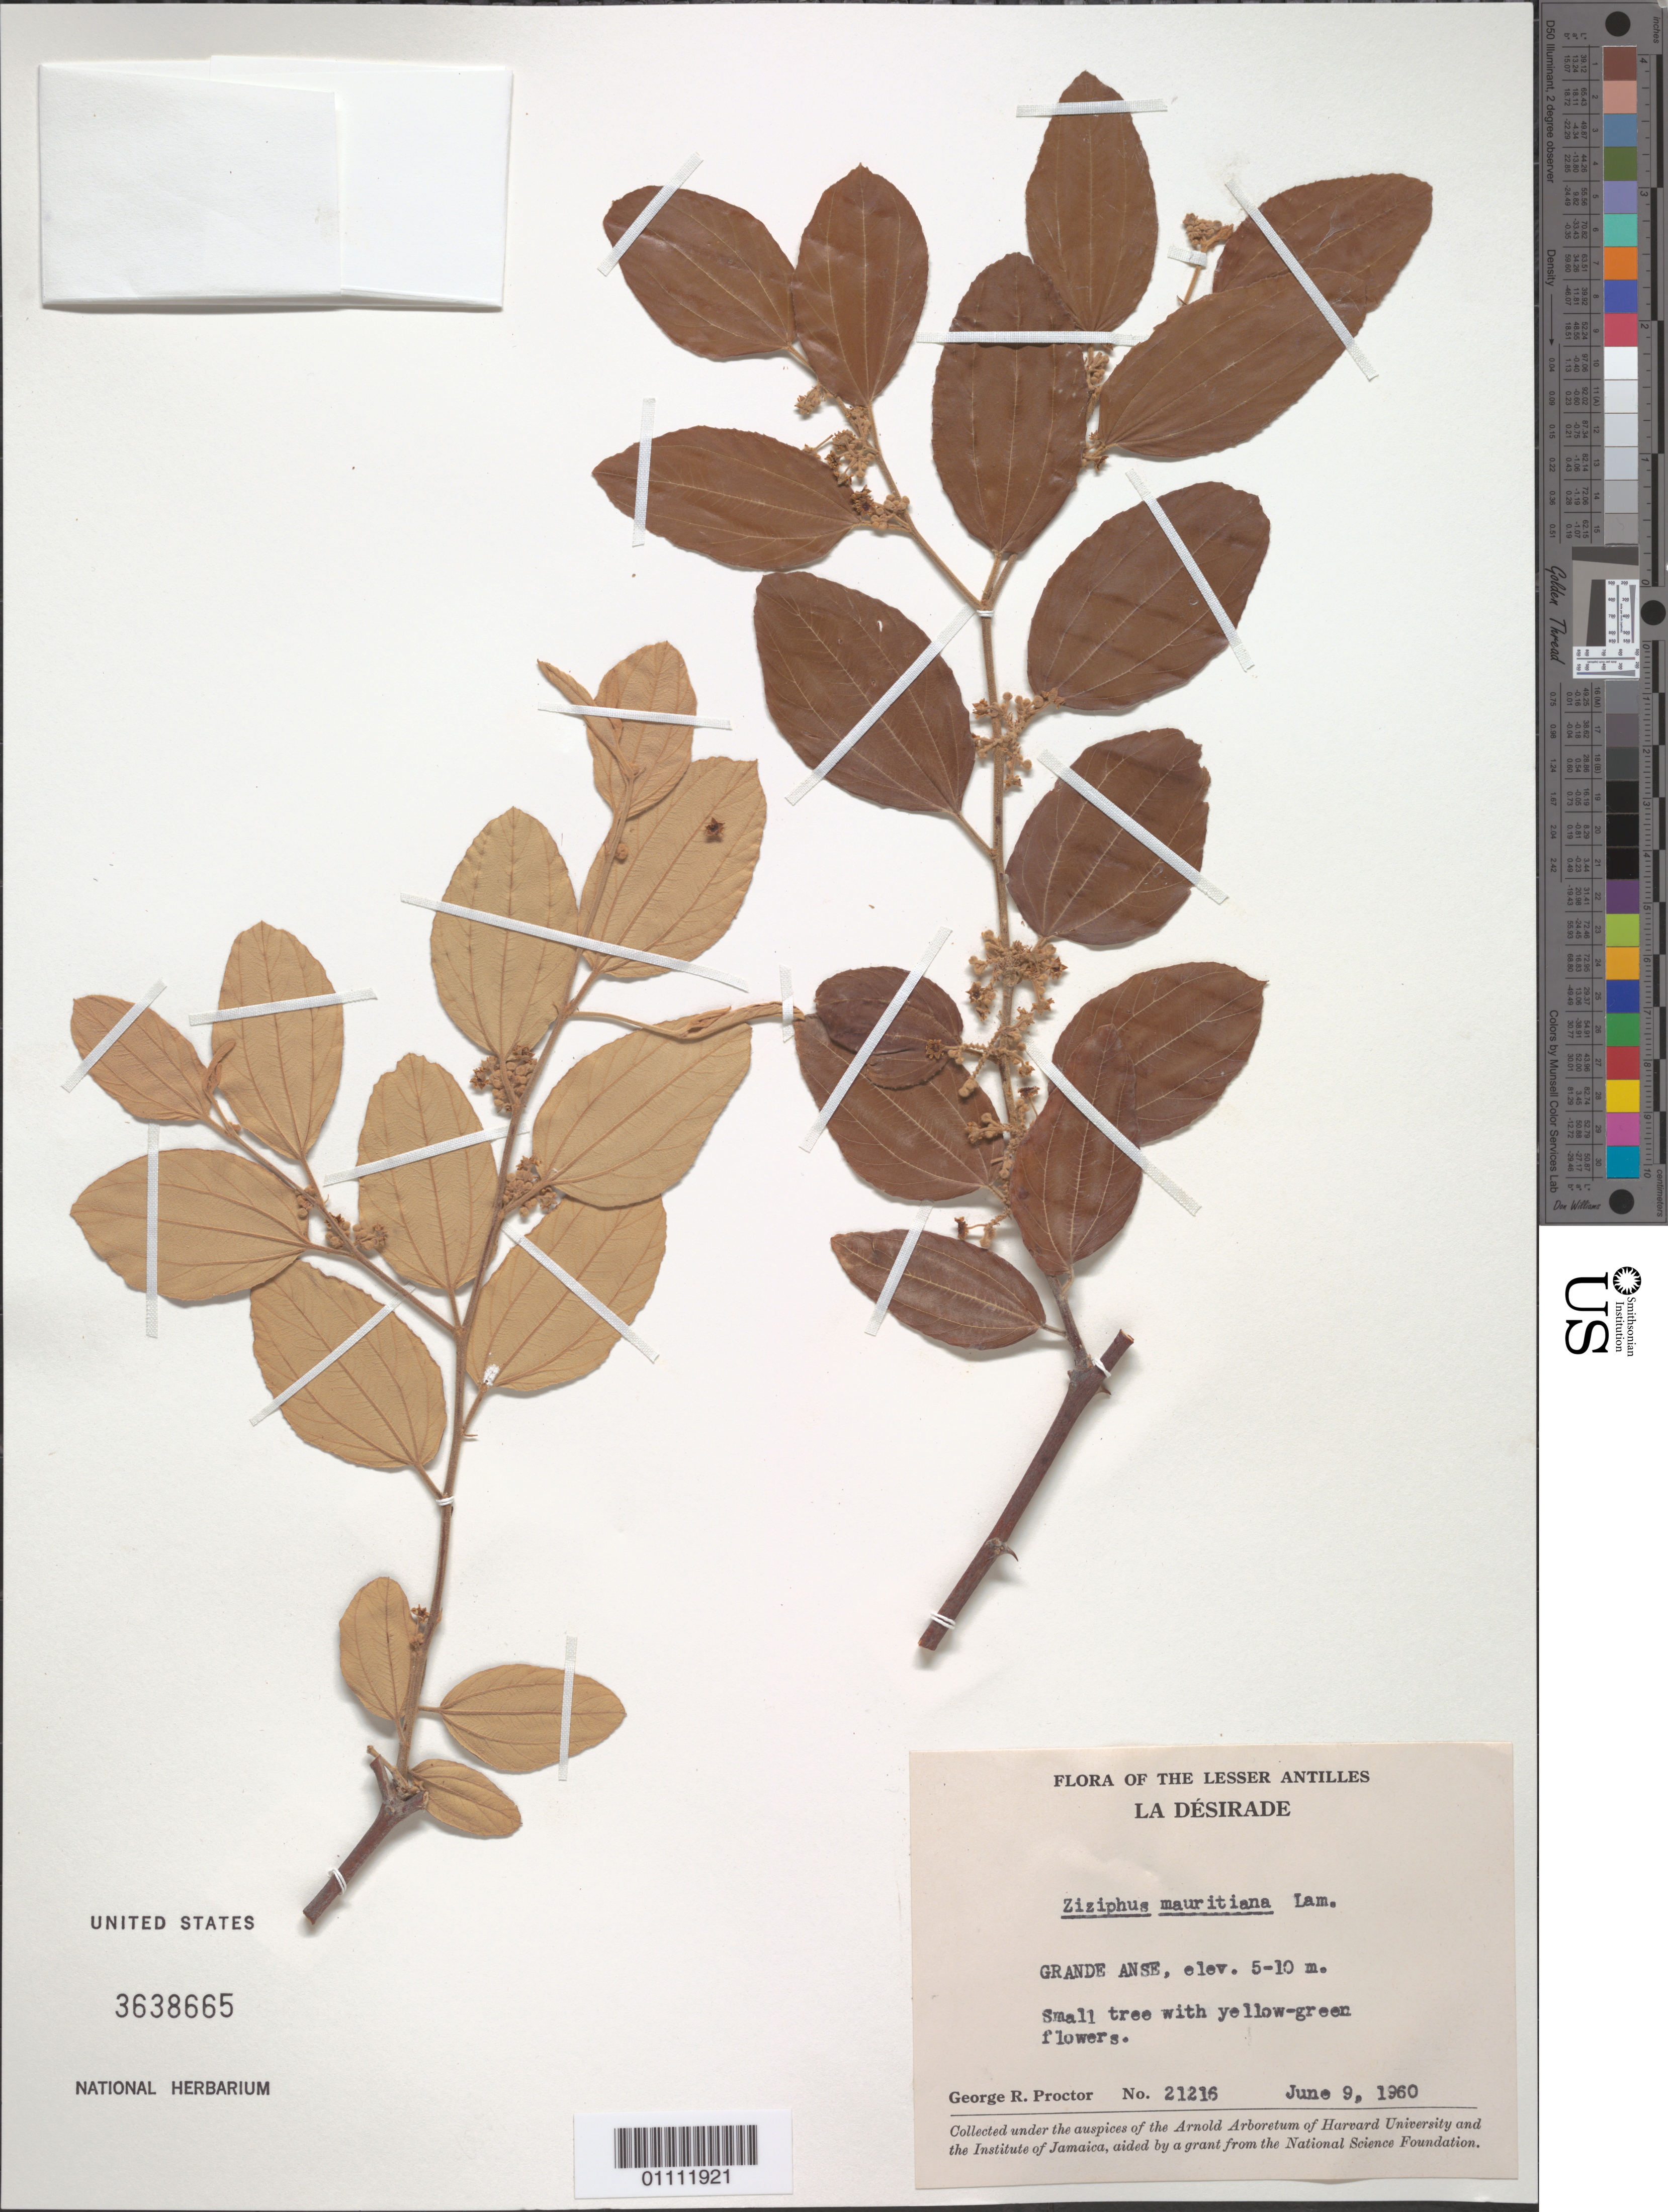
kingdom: Plantae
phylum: Tracheophyta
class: Magnoliopsida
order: Rosales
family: Rhamnaceae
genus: Ziziphus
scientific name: Ziziphus mauritiana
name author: Lam.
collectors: G. R. Proctor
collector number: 21216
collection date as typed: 09 Jun 1960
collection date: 1960-06-09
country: Guadeloupe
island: La Désirade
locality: Grande Anse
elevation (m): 5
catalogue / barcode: US 3638665